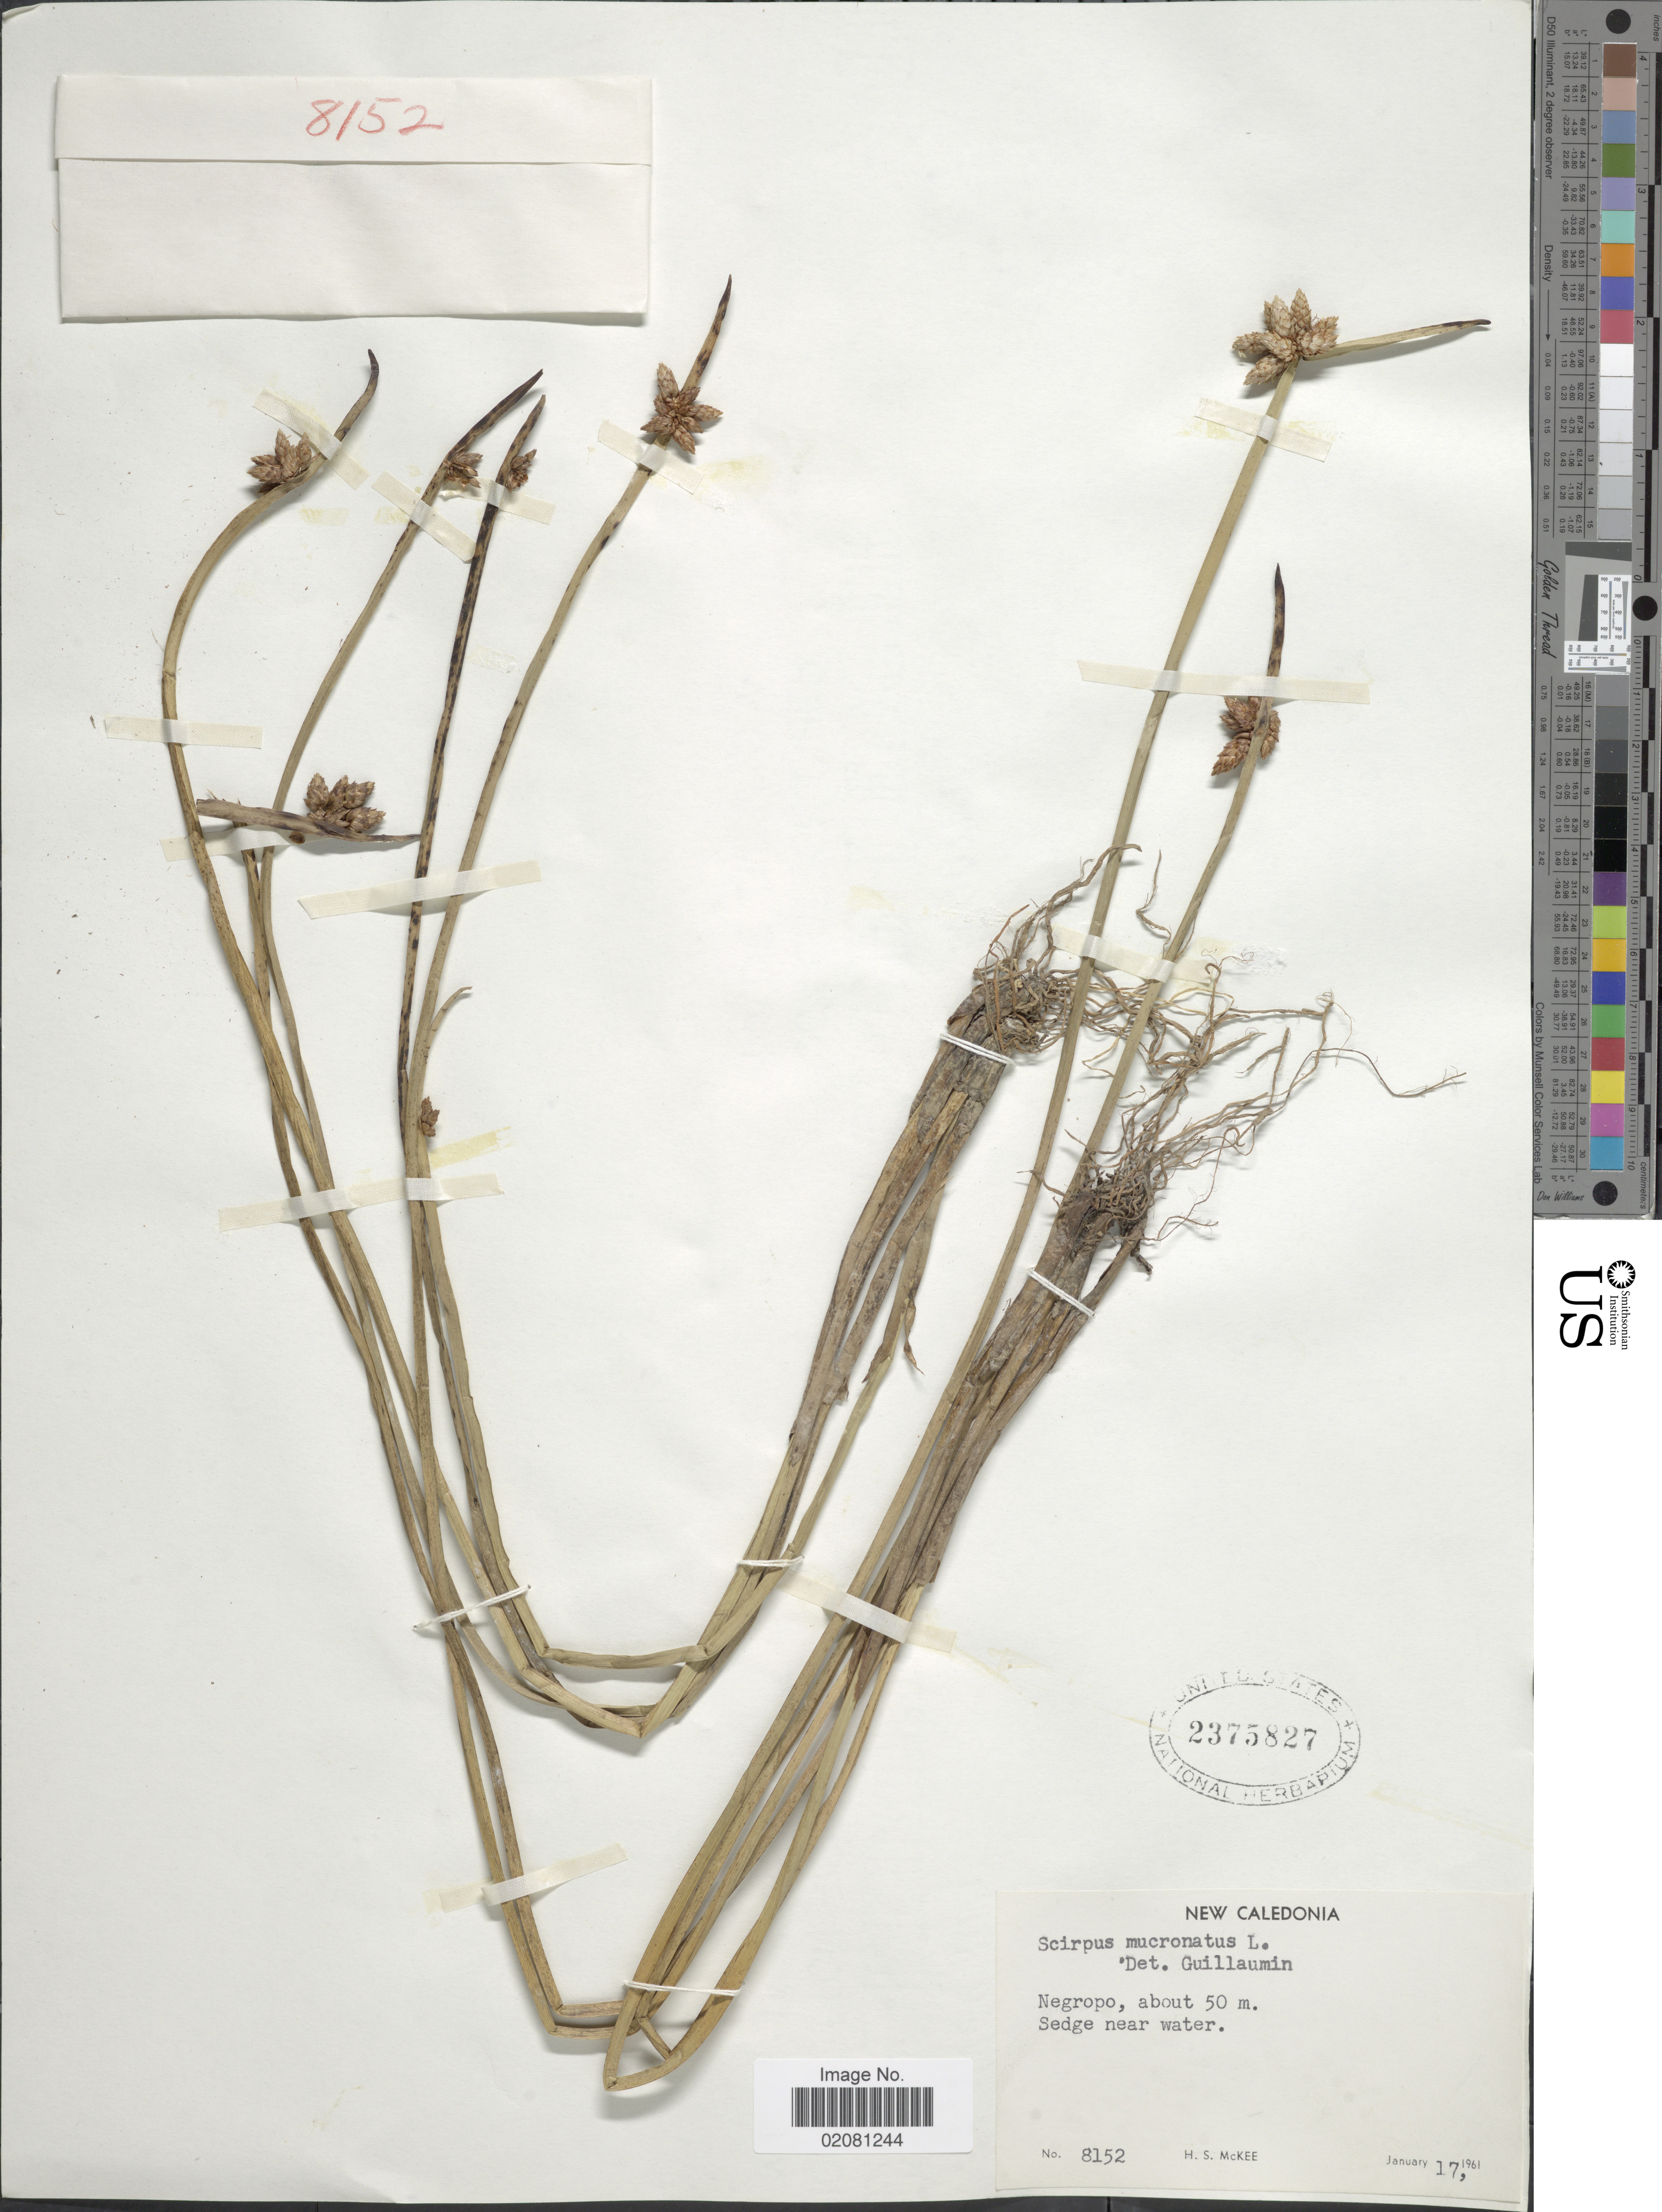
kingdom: Plantae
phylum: Tracheophyta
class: Liliopsida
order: Poales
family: Cyperaceae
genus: Schoenoplectiella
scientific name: Schoenoplectiella mucronata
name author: (L.) Jung & Choi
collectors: H. S. McKee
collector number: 8152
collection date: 1961-01-17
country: New Caledonia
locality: Negropo, sedge near water.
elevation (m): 50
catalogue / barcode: US 2375827